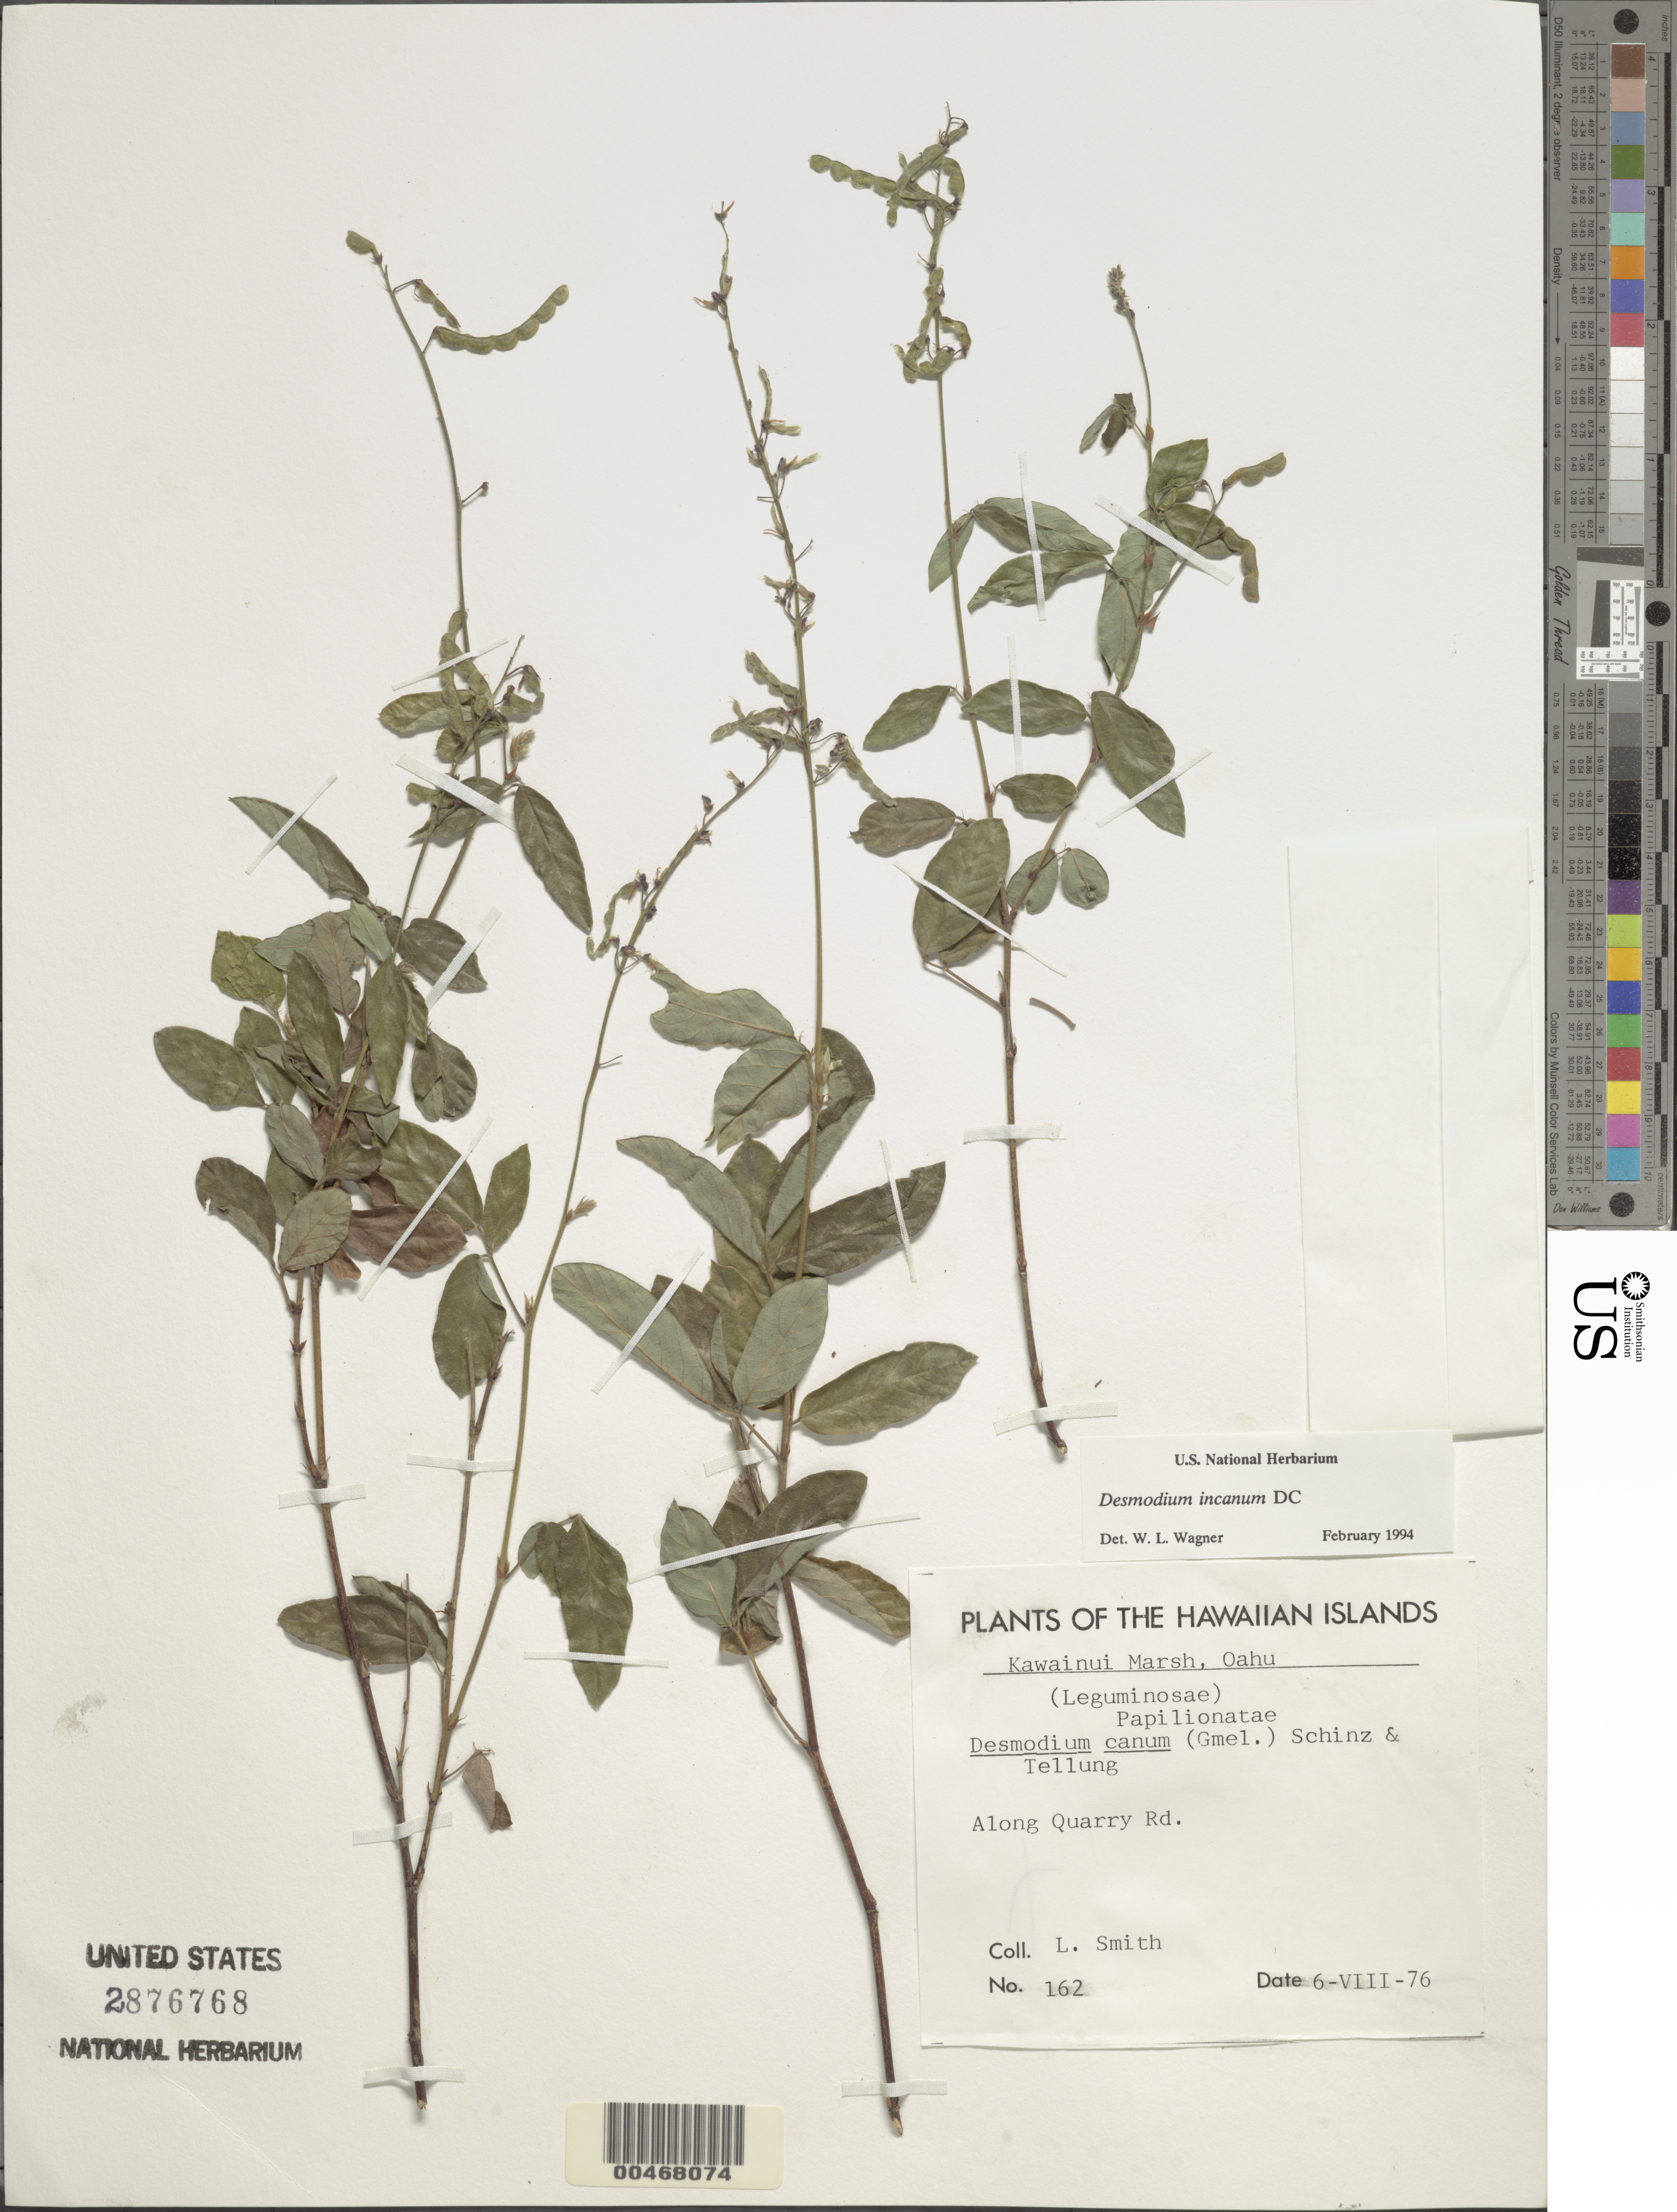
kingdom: Plantae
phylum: Tracheophyta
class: Magnoliopsida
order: Fabales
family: Fabaceae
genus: Desmodium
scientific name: Desmodium incanum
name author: (Sw.) DC.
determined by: Wagner, W. L., (BOT), Smithsonian Institution - National Museum of Natural History (UNITED STATES)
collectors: L. Smith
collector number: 162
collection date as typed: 6 Aug 1976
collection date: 1976-08-06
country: United States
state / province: Hawaii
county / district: Honolulu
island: Oahu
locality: Kawainui Marsh, along Quarry Rd.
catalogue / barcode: US 2876768